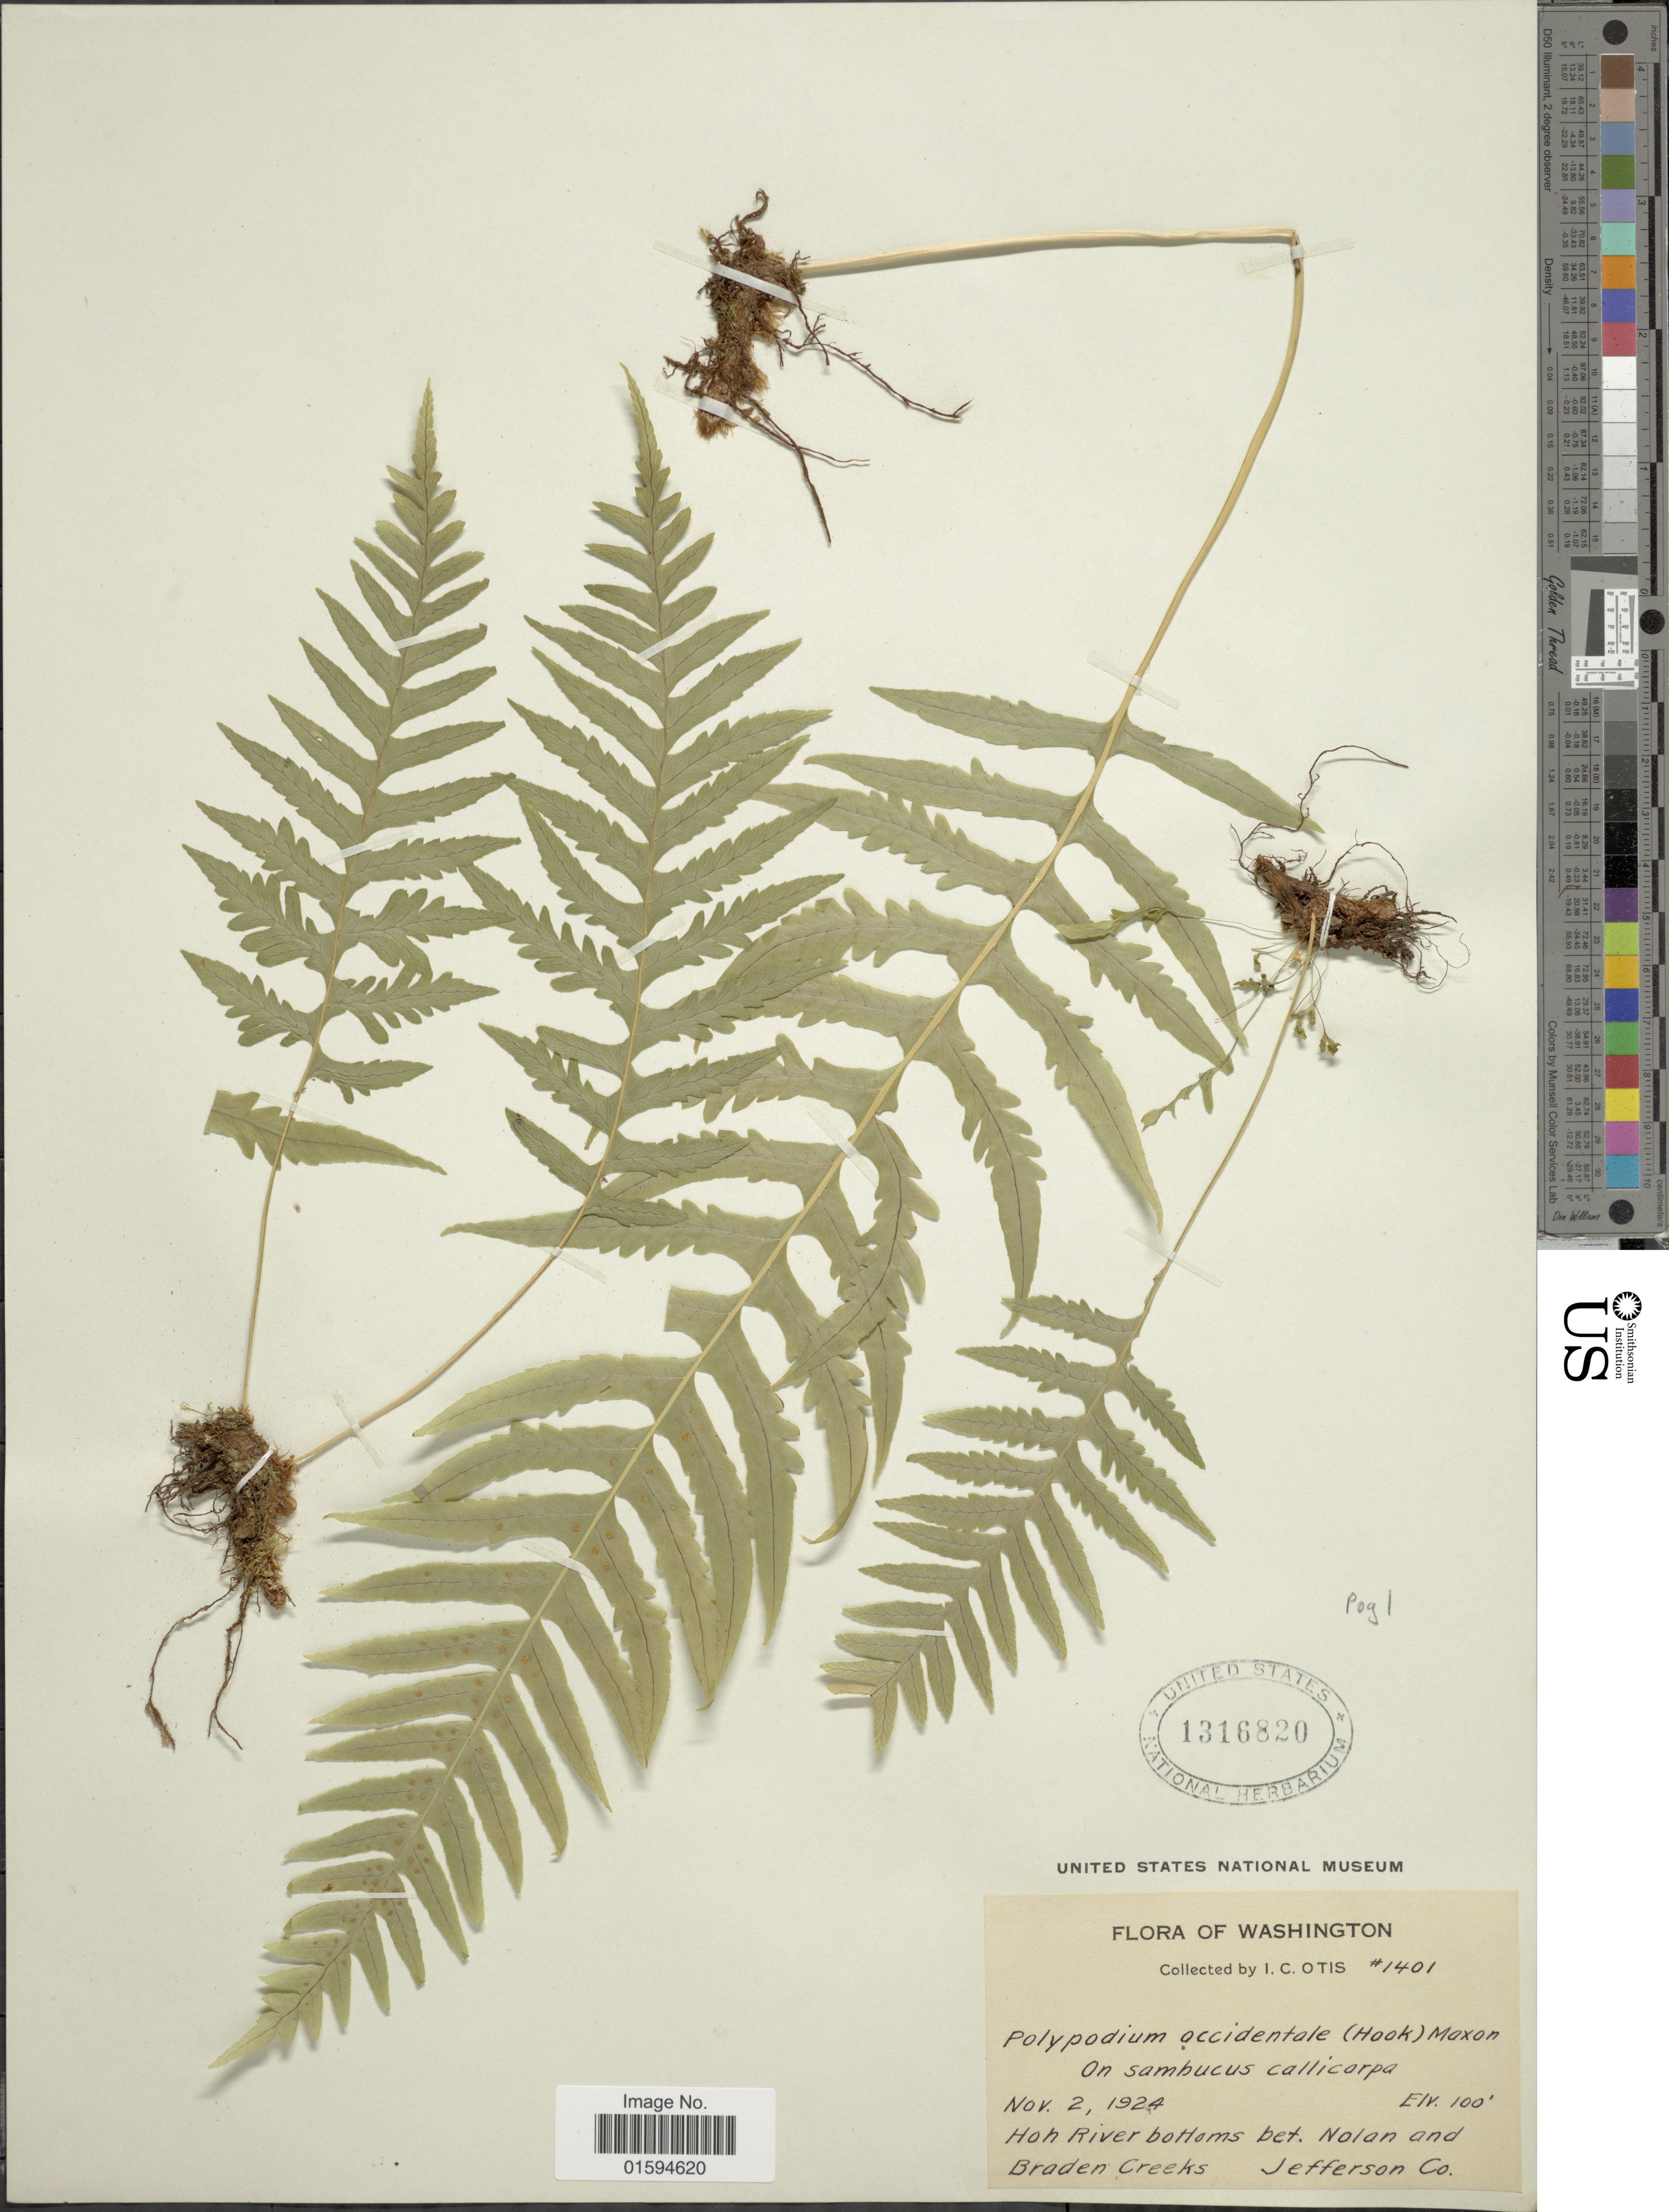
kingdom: Plantae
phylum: Tracheophyta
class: Polypodiopsida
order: Polypodiales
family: Polypodiaceae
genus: Polypodium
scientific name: Polypodium glycyrrhiza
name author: D.C. Eaton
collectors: I. C. Otis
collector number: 1401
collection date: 1924-11-02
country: United States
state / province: Washington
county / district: Jefferson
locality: Hoh River bottoms bet. Noland and Braden Creeks, Jefferson Co.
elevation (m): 30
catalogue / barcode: US 1316820